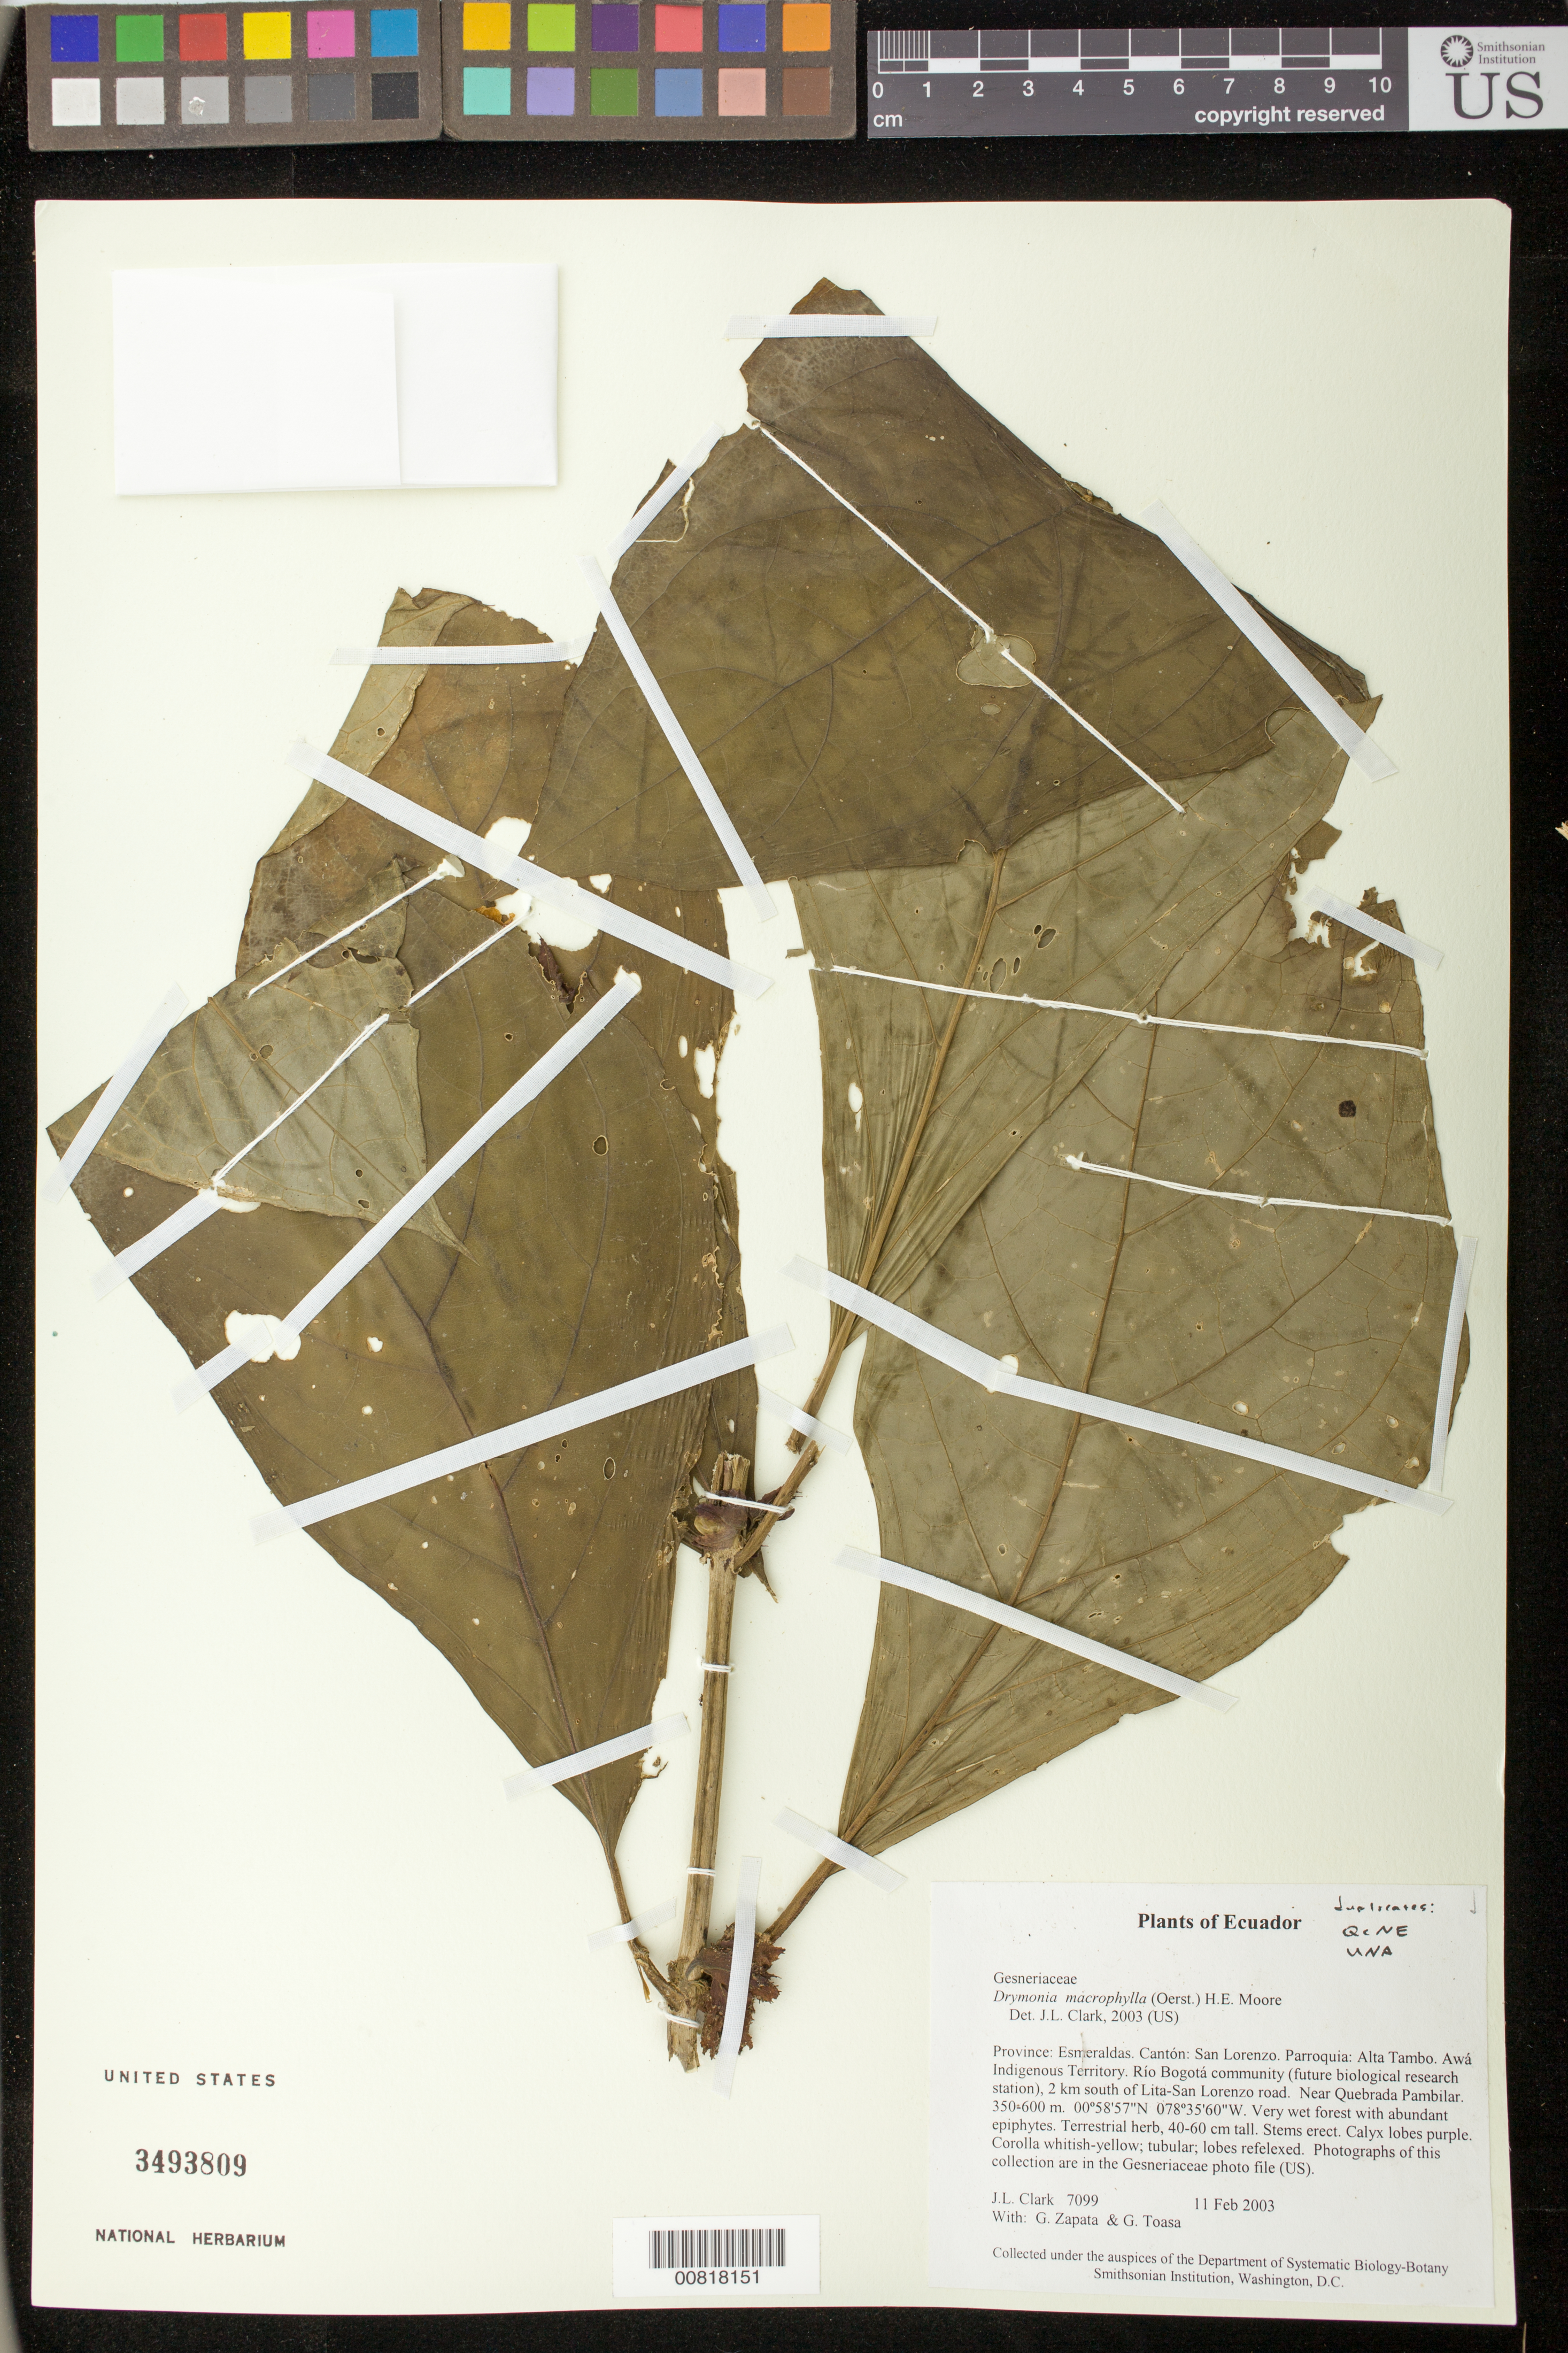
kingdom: Plantae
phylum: Tracheophyta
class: Magnoliopsida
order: Lamiales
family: Gesneriaceae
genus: Drymonia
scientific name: Drymonia macrophylla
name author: (Oerst.) H.E. Moore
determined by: Clark, J. L., (SEL), The Marie Selby Botanical Garden (UNITED STATES)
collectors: J. L. Clark, G. Zapata & G. Toasa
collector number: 7099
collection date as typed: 11 Feb 2003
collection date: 2003-02-11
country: Ecuador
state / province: Esmeraldas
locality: San Lorenzo. Parroquia: Alta Tambo. Awá Indigenous Territory. Río Bogotá community (future biological research station), 2 km south of Lita-San Lorenzo road. Near Quebrada Pambilar.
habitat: Very wet forest with abundant epiphytes.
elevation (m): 350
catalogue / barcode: US 3493809